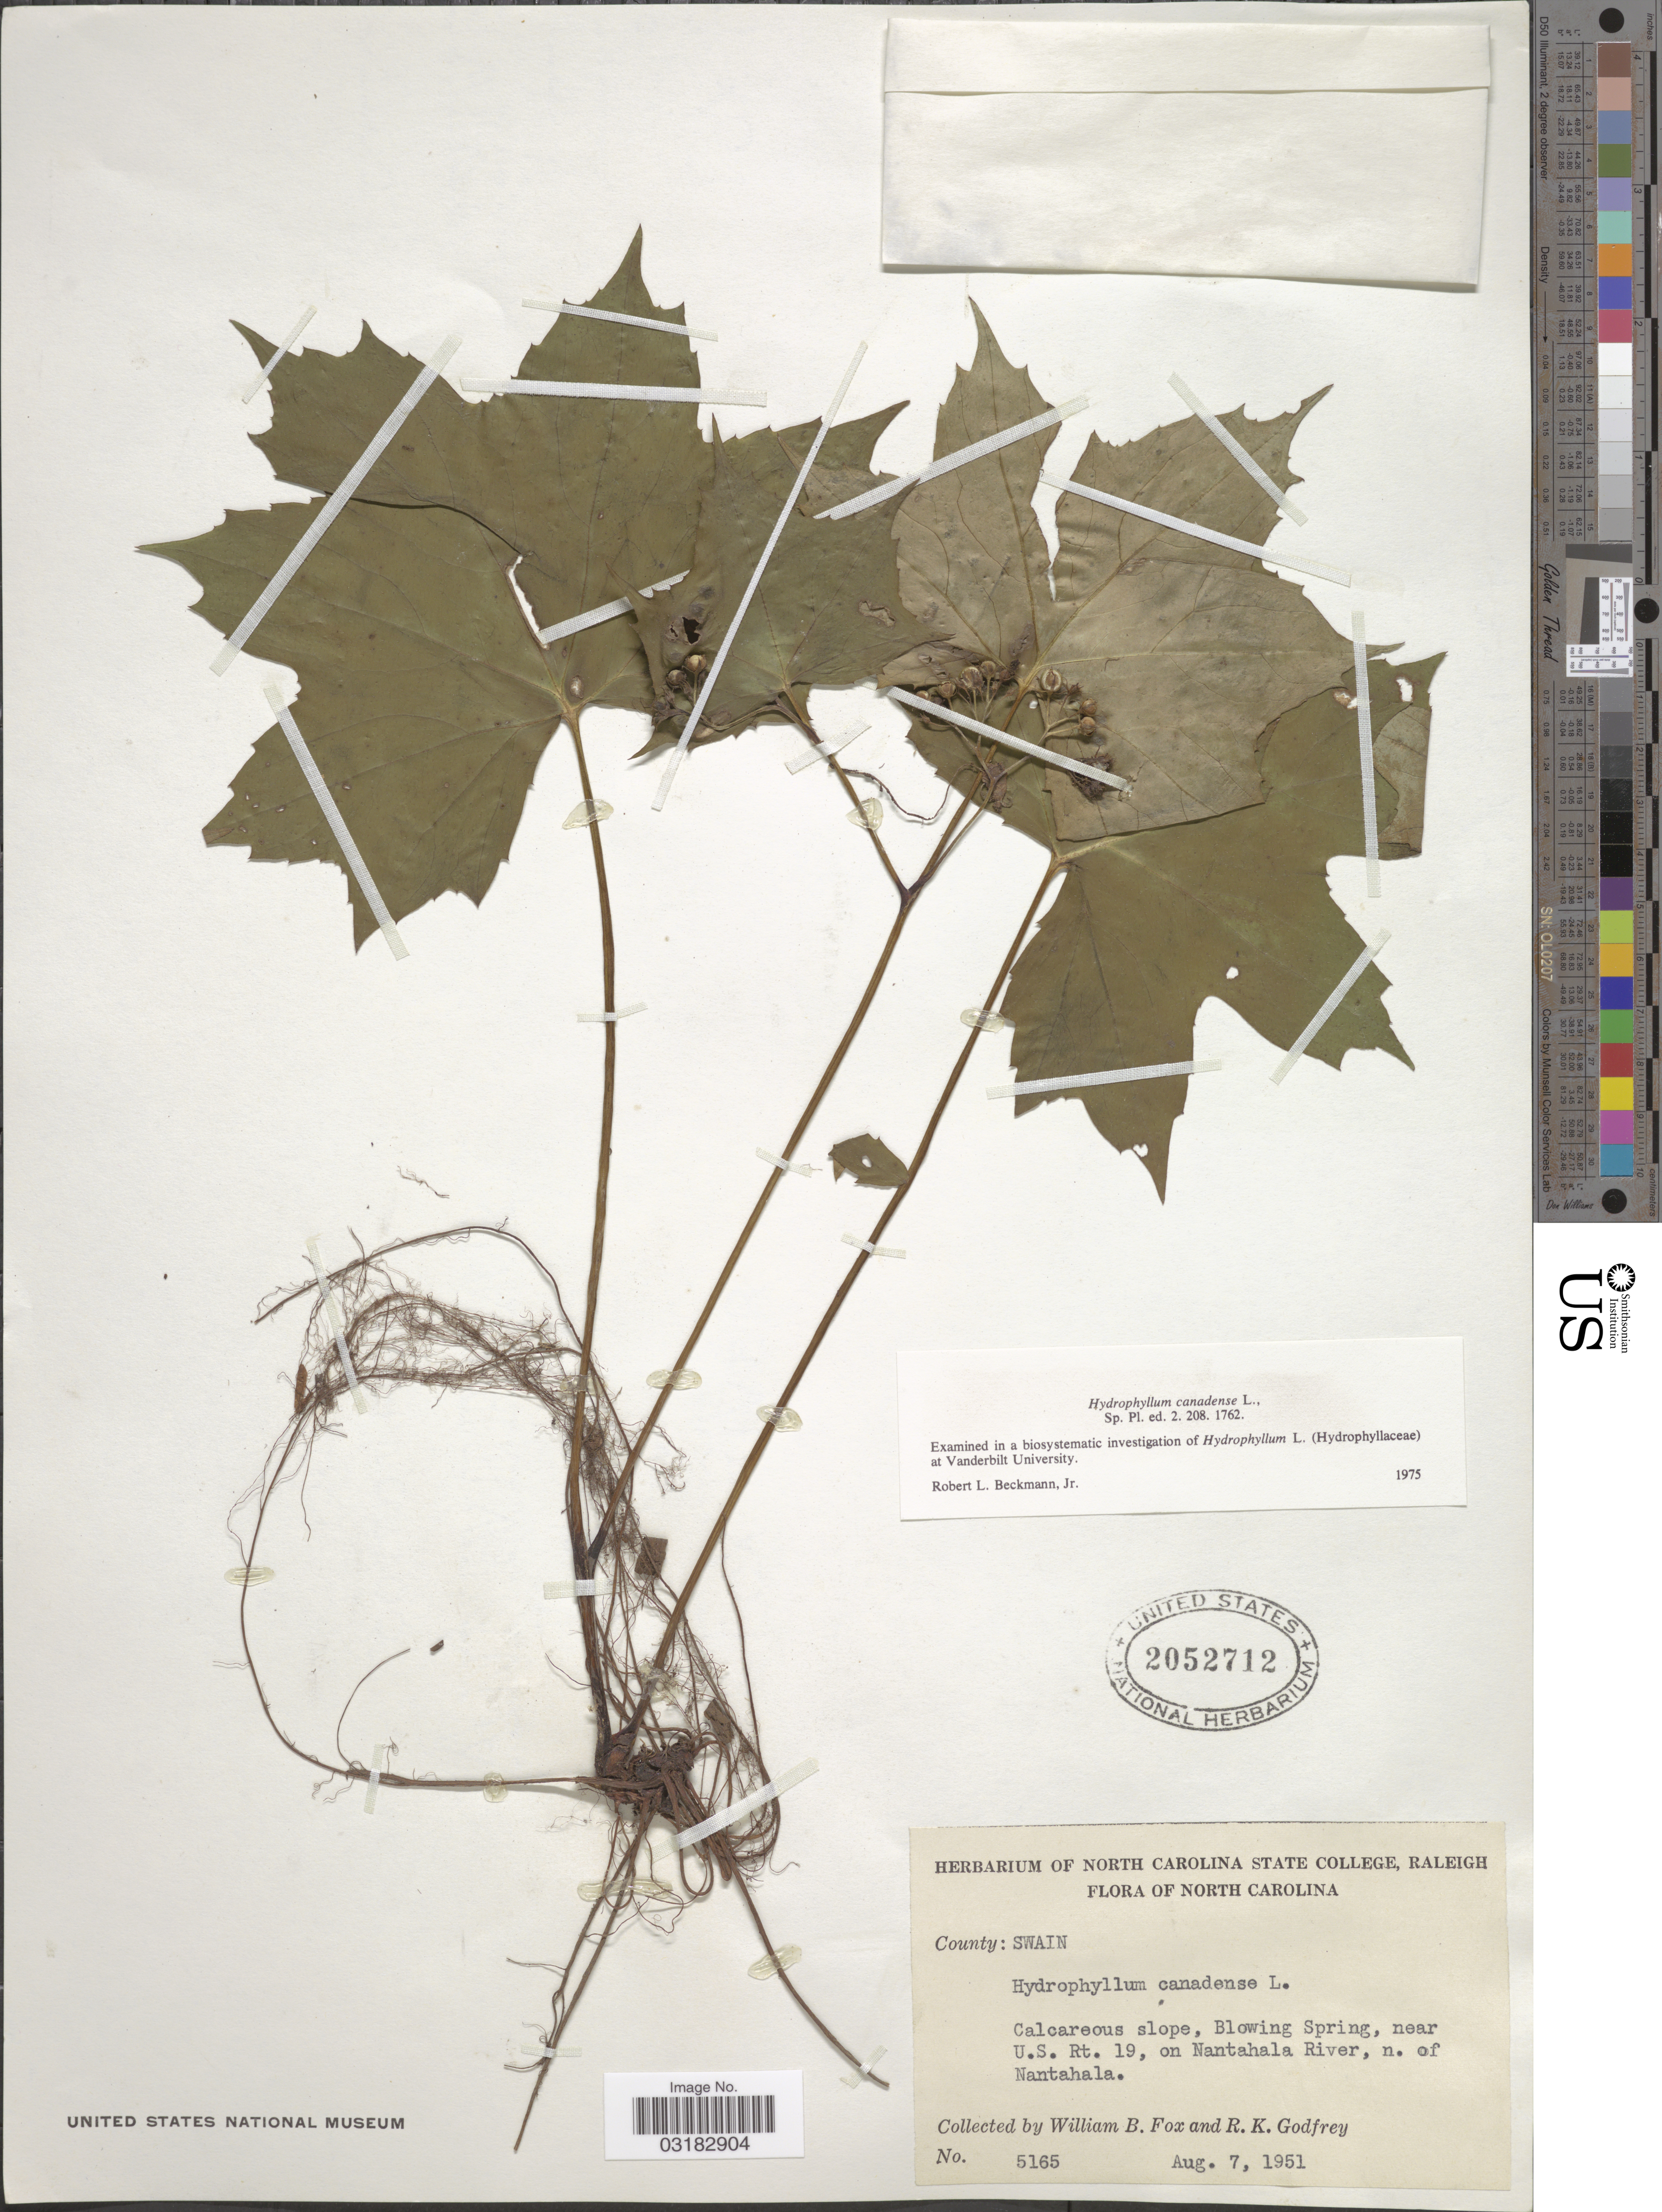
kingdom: Plantae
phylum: Tracheophyta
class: Magnoliopsida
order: Boraginales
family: Hydrophyllaceae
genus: Hydrophyllum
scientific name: Hydrophyllum canadense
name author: L.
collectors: W. B. Fox & R. K. Godfrey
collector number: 5165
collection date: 1951-08-07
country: United States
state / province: North Carolina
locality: County: Swain. Blowing Spring, near U.S. Rt. 19, on Nantahala river, n. of Nantahala.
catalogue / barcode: US 2052712